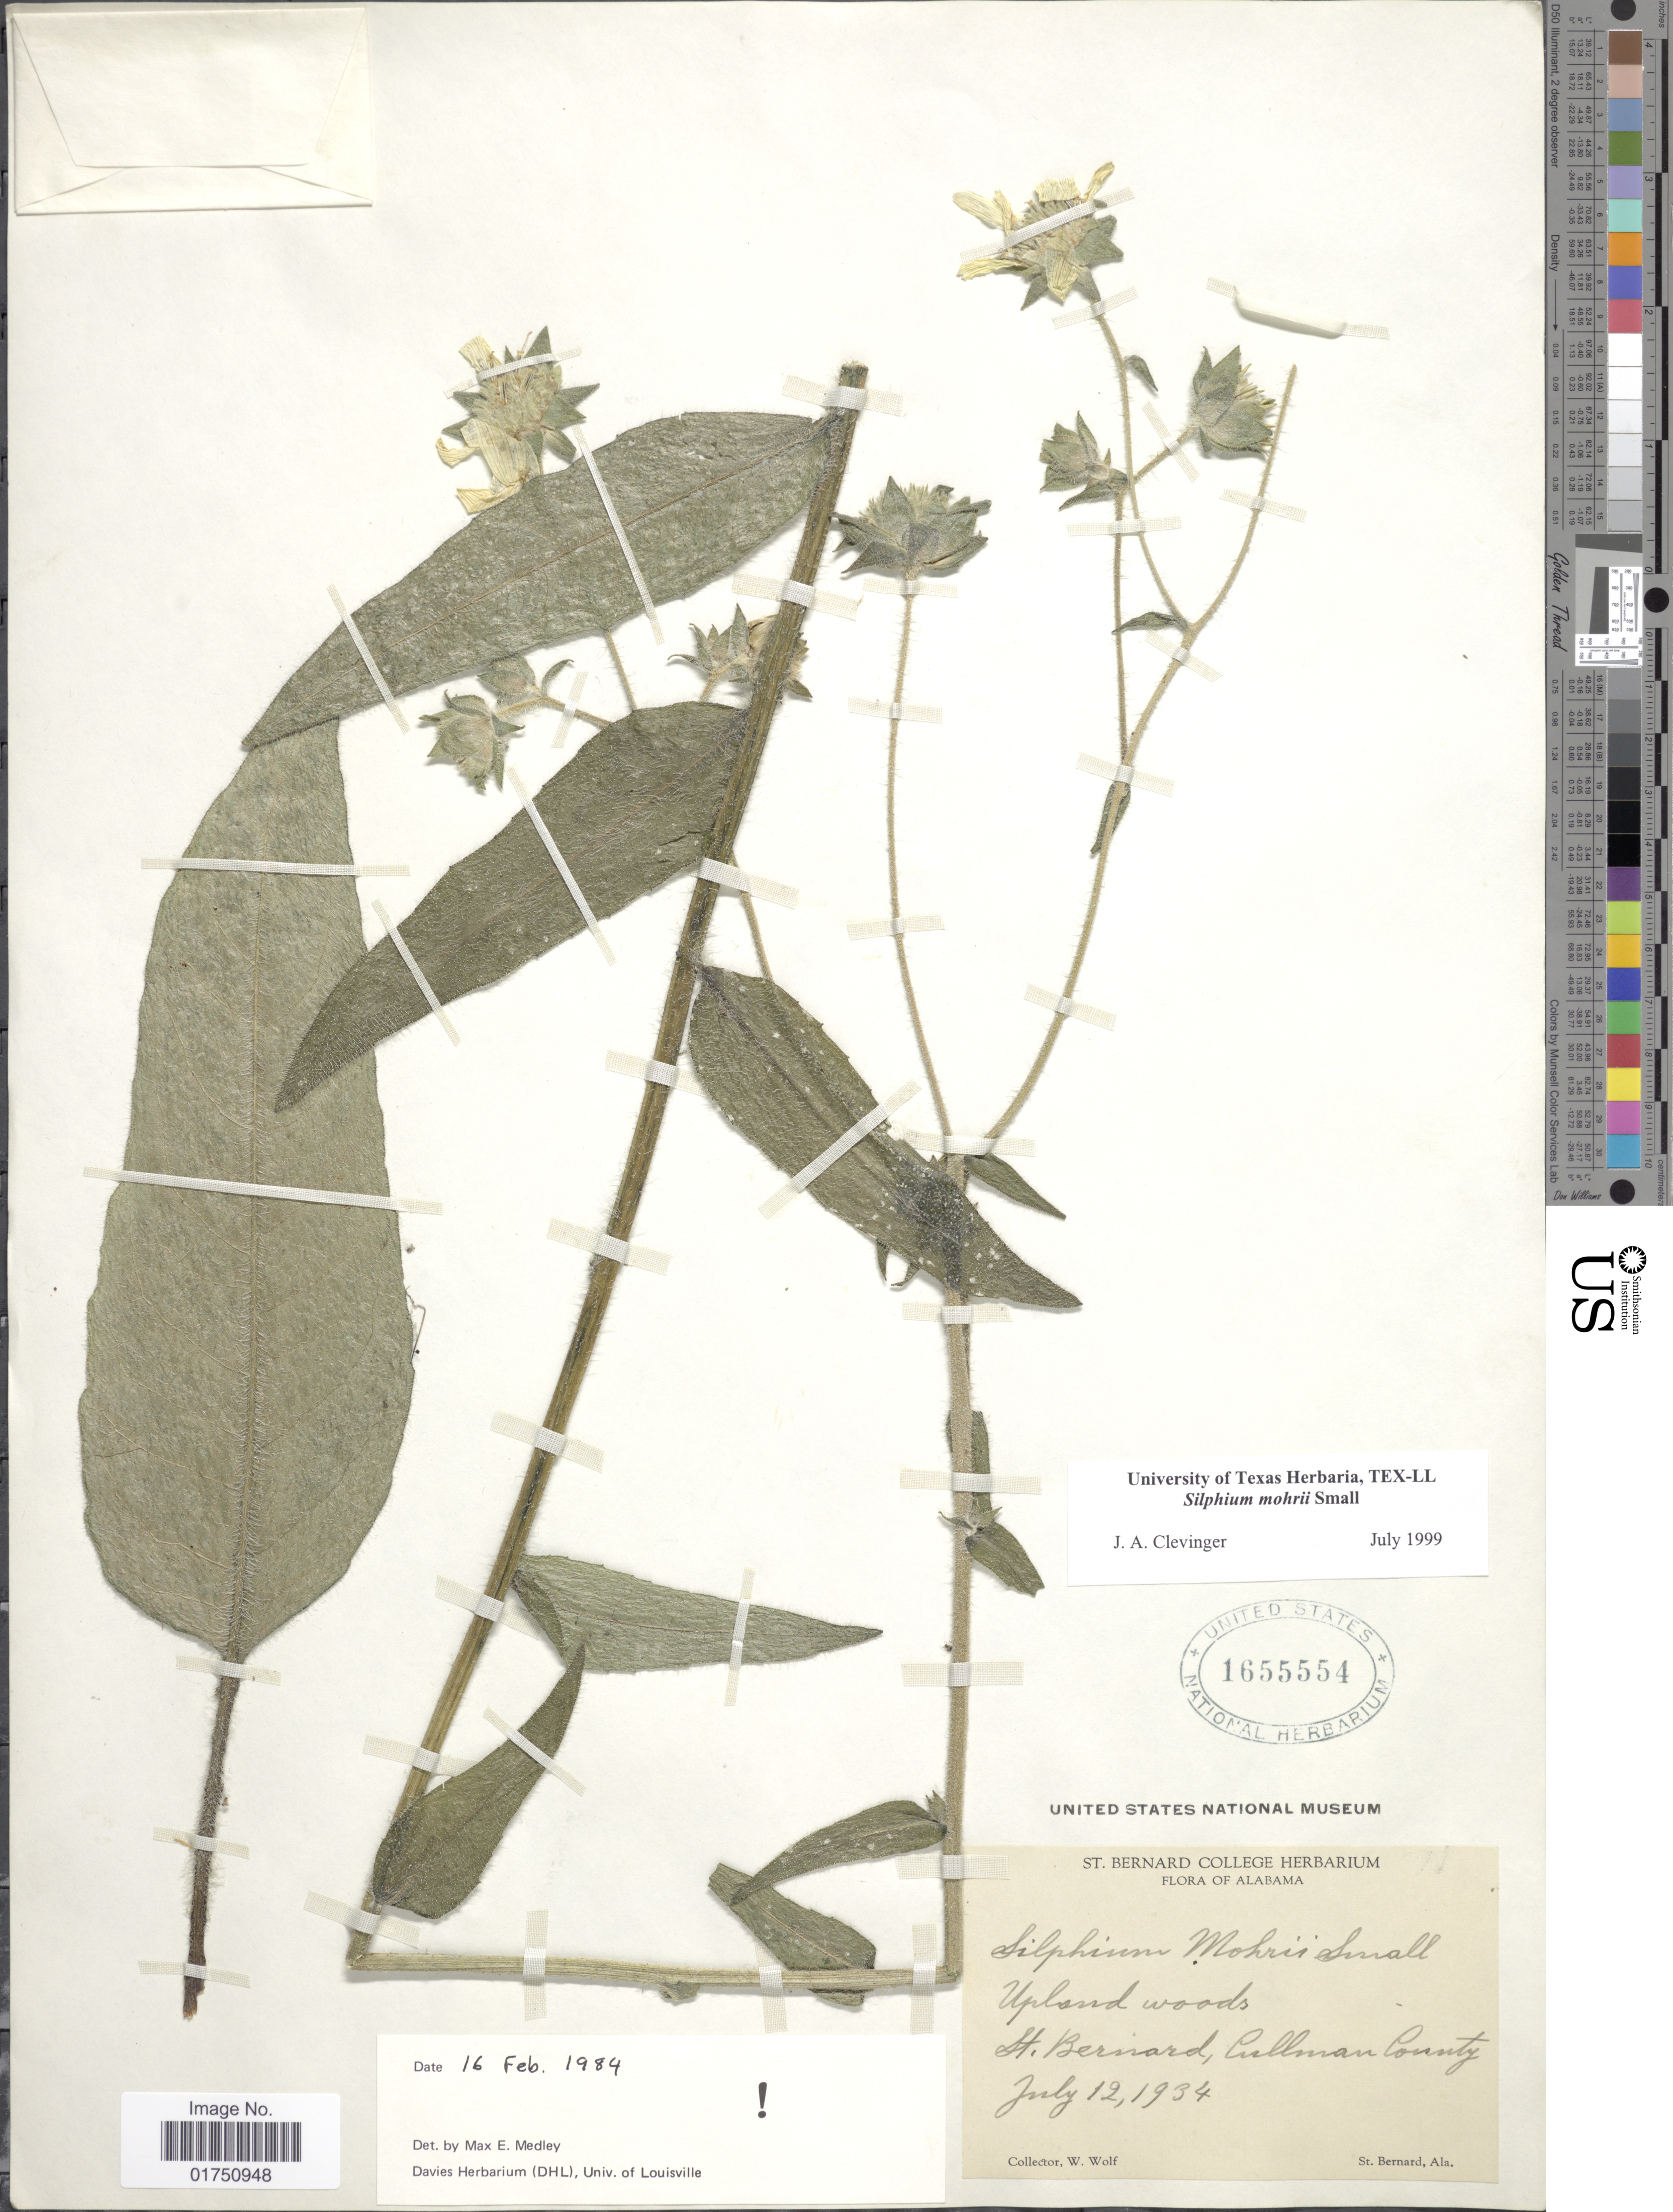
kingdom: Plantae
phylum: Tracheophyta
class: Magnoliopsida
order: Asterales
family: Asteraceae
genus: Silphium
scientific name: Silphium mohrii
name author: Small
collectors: W. Wolf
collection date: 1934-07-12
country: United States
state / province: Alabama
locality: Upland woods. St. Bernard, Cullman County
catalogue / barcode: US 1655554